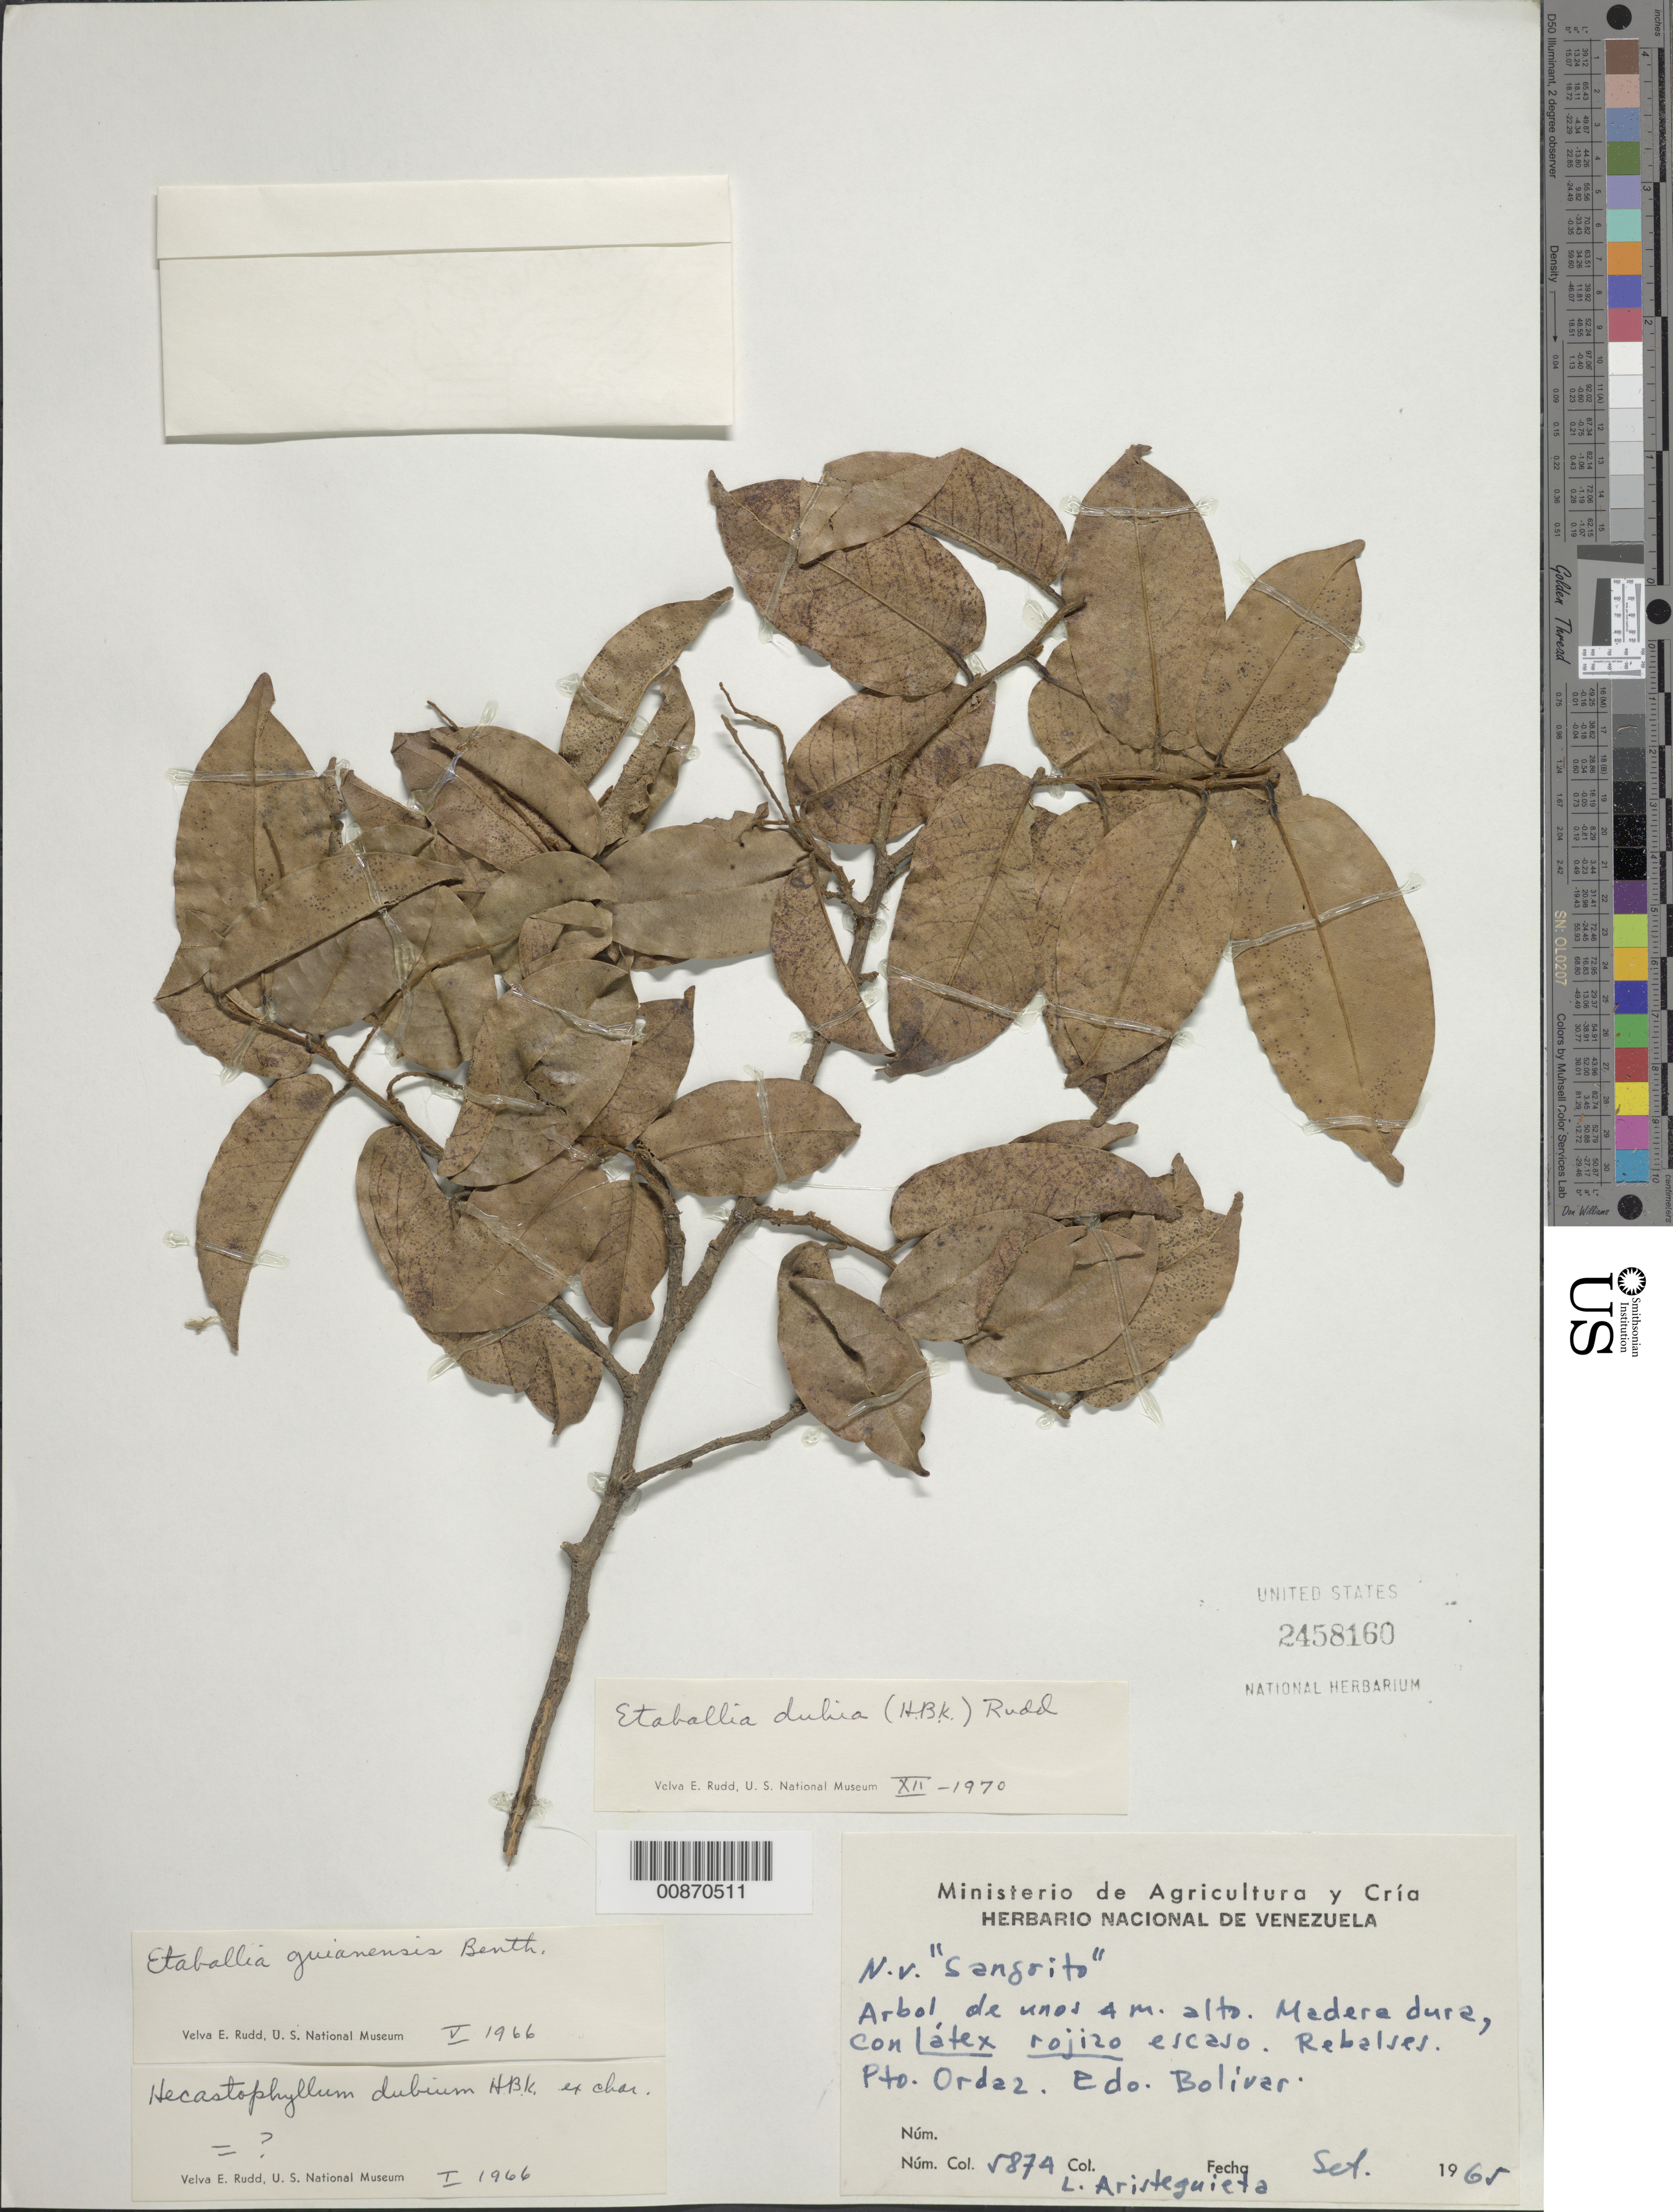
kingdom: Plantae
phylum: Tracheophyta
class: Magnoliopsida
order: Fabales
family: Fabaceae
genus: Pterocarpus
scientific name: Pterocarpus dubius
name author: (Kunth) Spreng.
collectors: L. Aristeguieta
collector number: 5874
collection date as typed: Sep-65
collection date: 1965-09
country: Venezuela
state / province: Bolívar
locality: Pto. Ordaz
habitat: Rebalses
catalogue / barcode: US 2458160